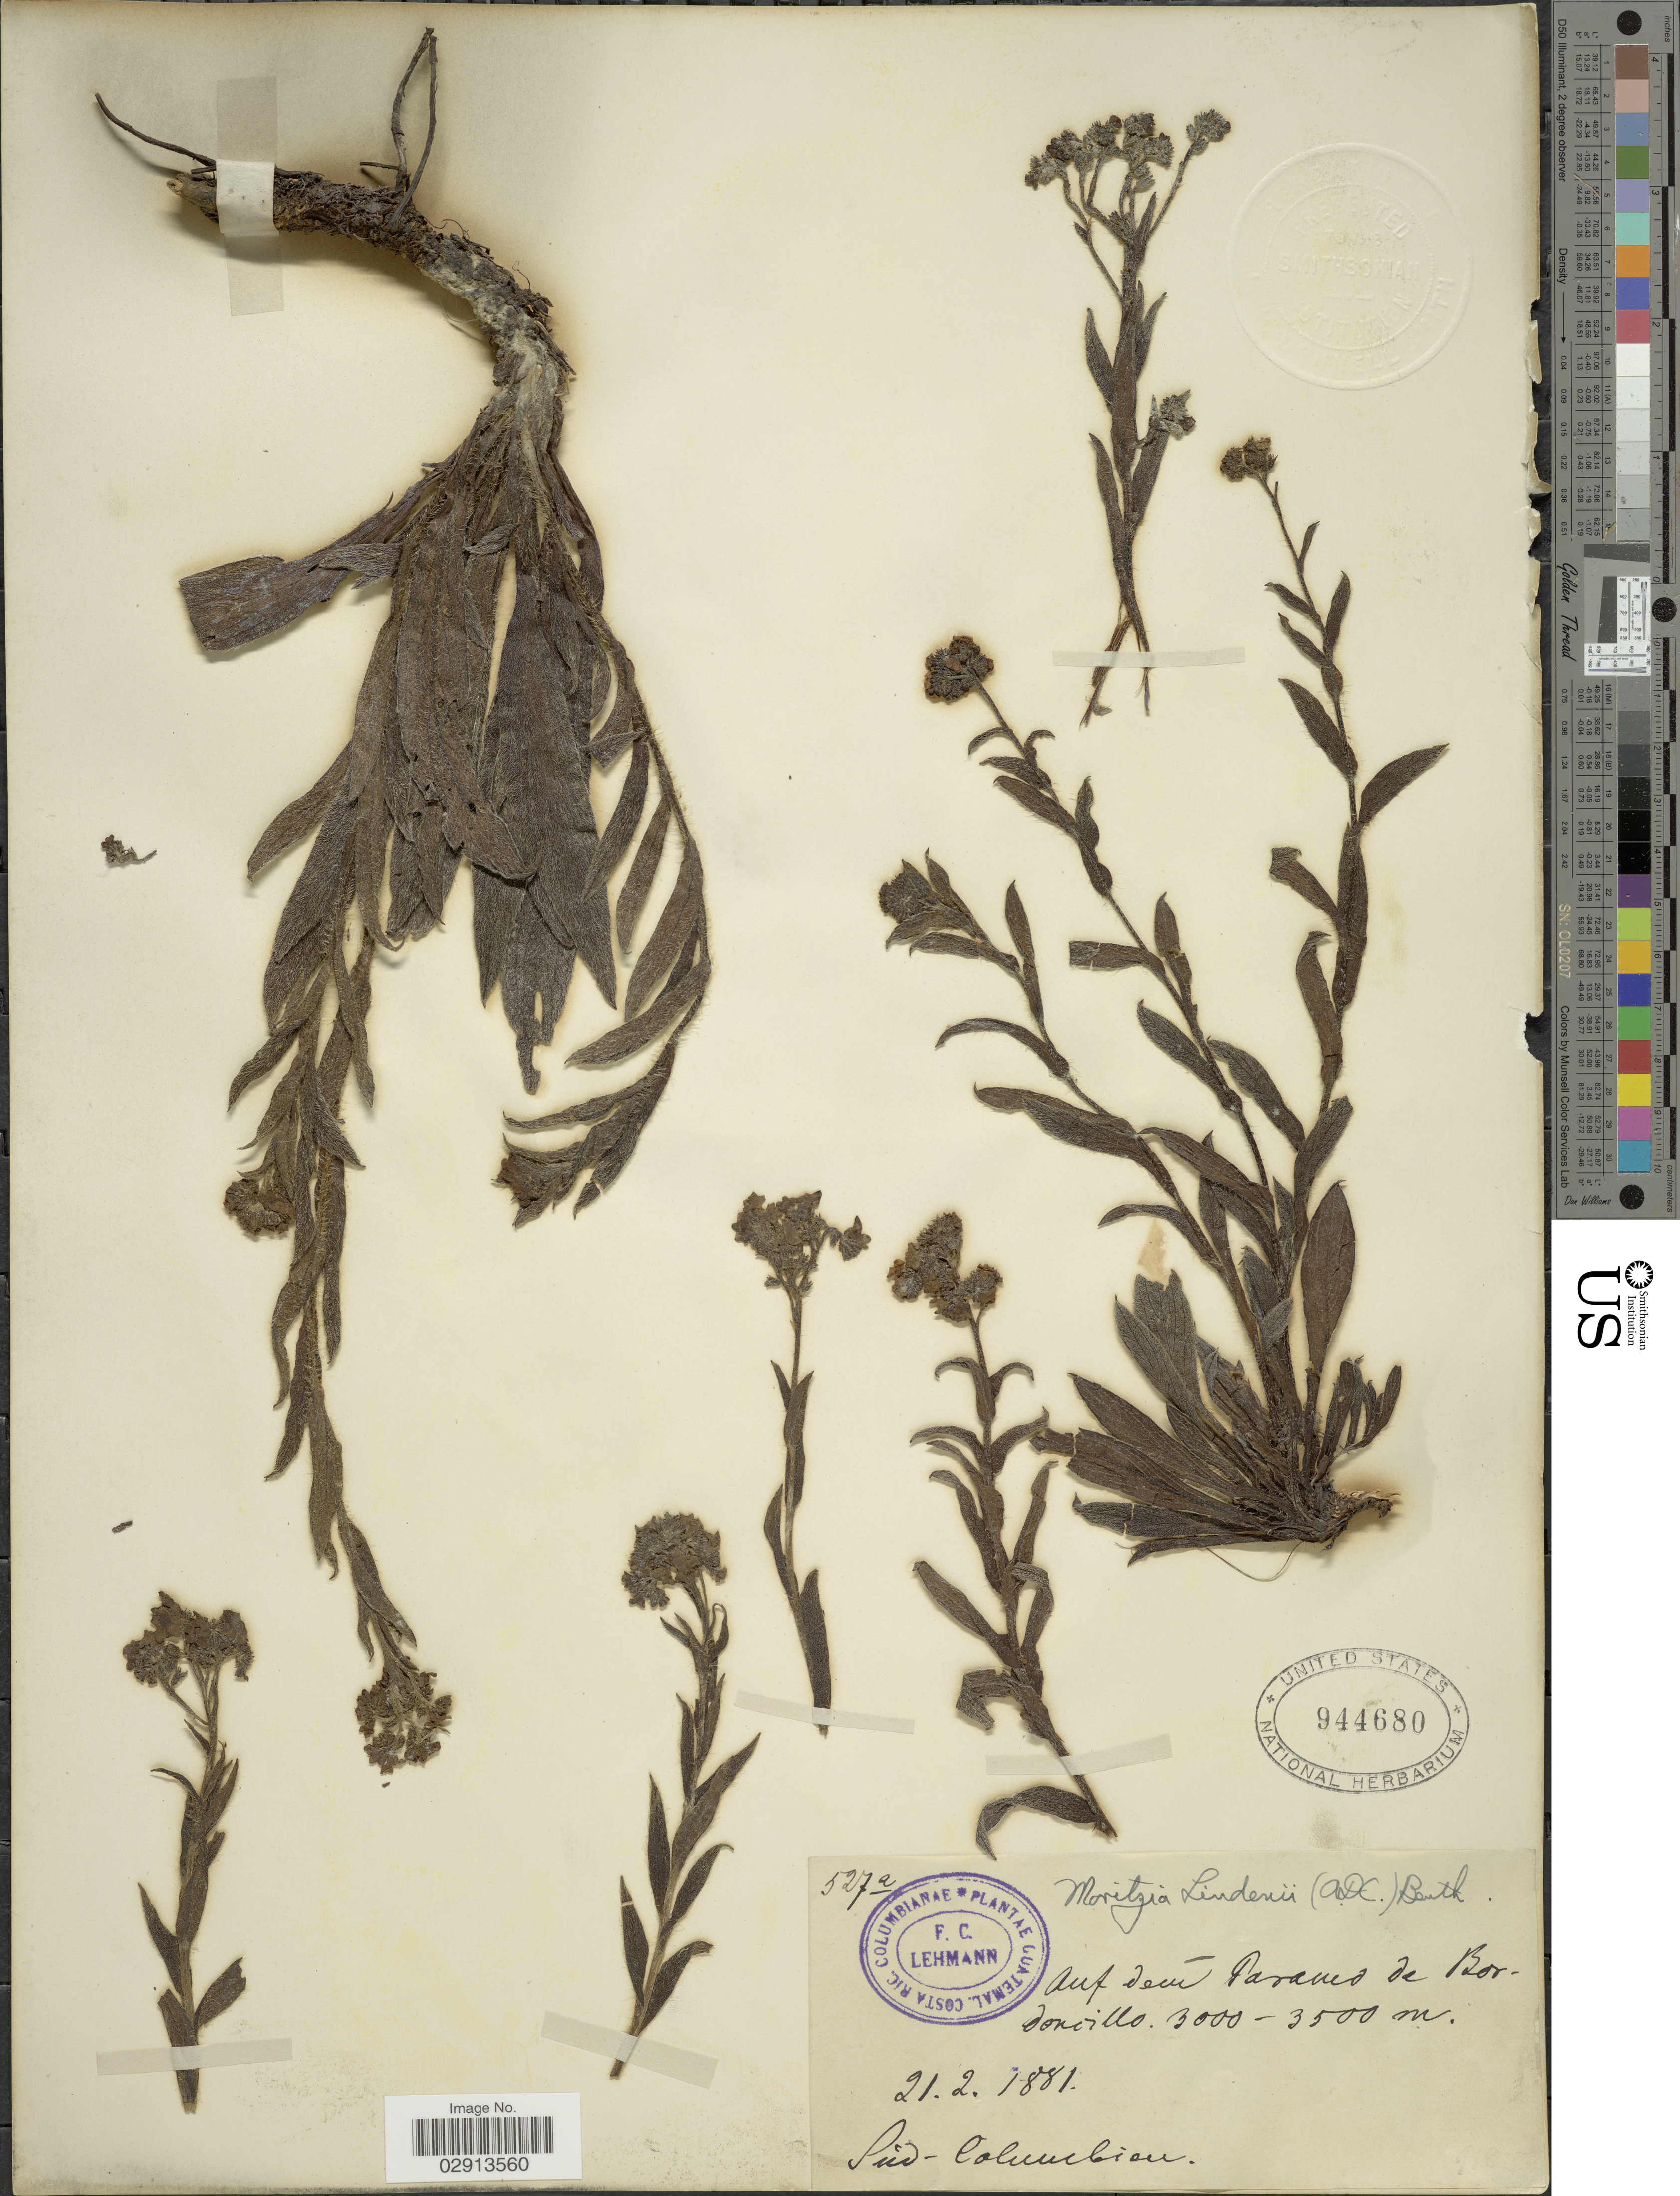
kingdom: Plantae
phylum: Tracheophyta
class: Magnoliopsida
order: Boraginales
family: Boraginaceae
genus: Moritzia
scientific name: Moritzia lindenii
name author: (DC.) Benth.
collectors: F. C. Lehmann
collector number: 527a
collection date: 1881-02-21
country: Colombia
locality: Auf dem Paramo de Bordorillo, Süd-Colombia.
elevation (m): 3000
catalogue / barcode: US 944680